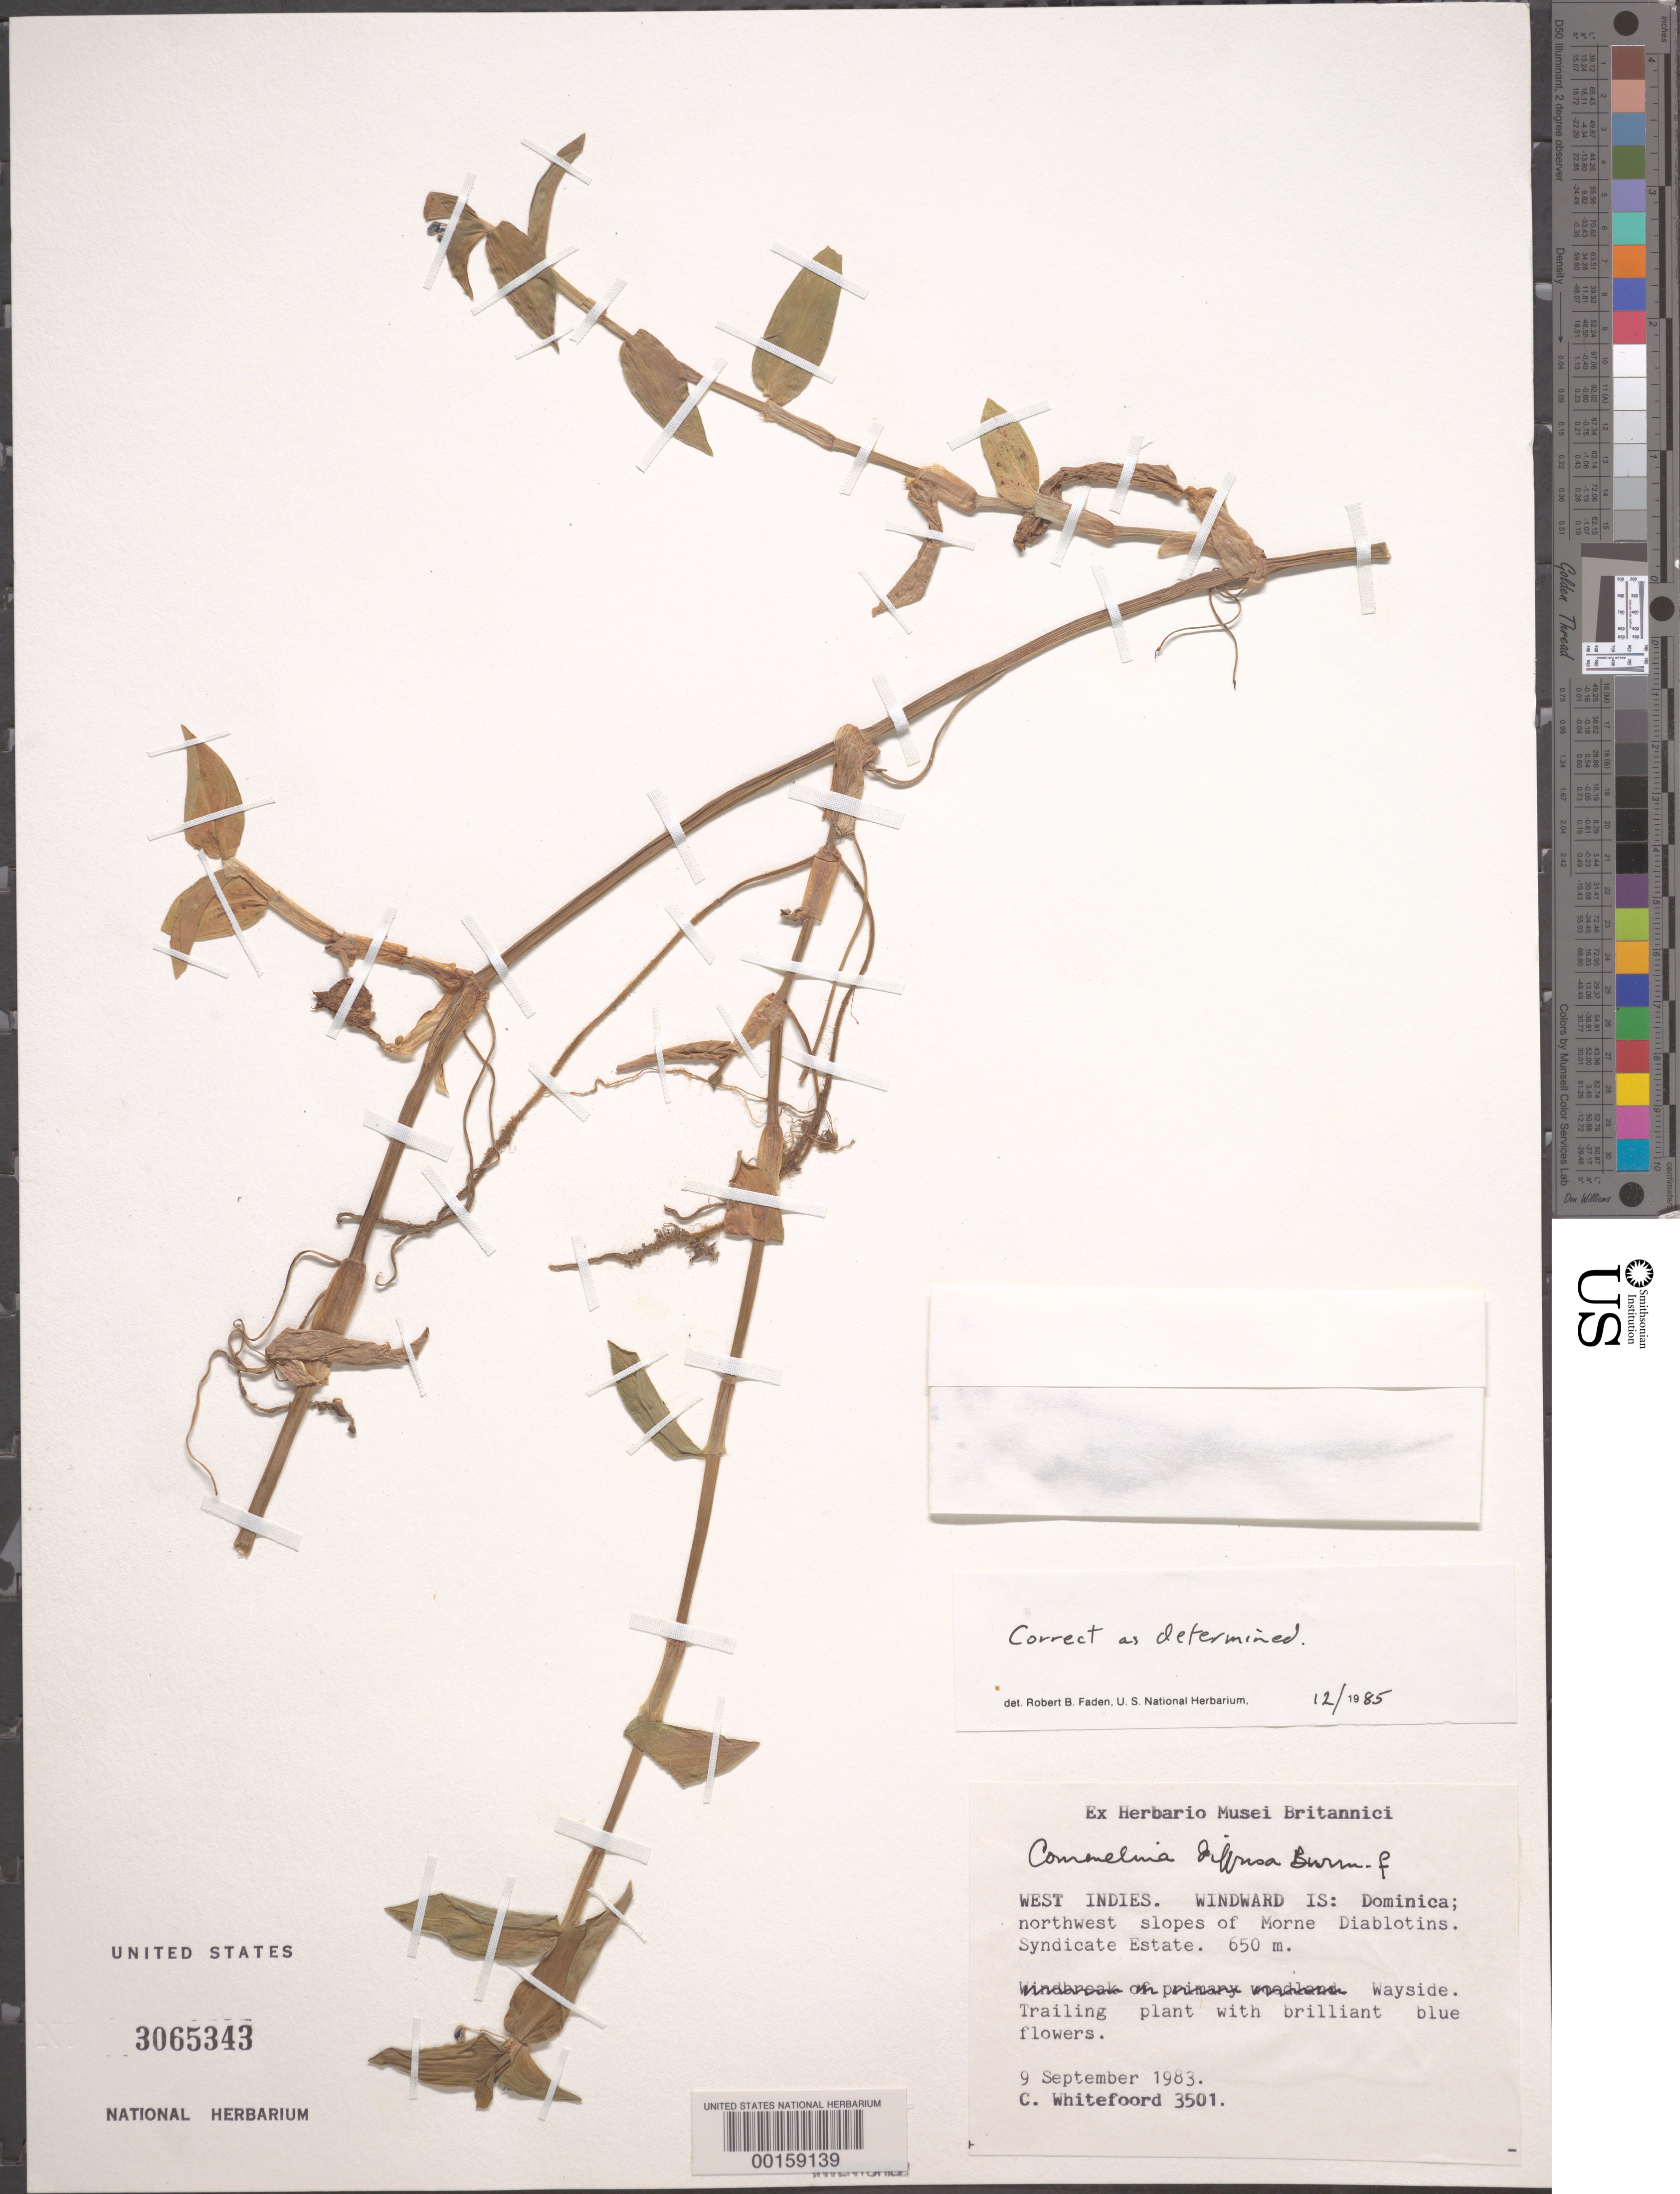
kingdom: Plantae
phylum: Tracheophyta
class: Liliopsida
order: Commelinales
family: Commelinaceae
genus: Commelina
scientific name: Commelina diffusa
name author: Burm. f.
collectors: C. Whitefoord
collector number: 3501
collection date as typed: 09 Sep 1983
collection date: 1983-09-09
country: Dominica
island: Dominica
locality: Nw of morne diablotins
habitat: Slopes, wayside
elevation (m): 650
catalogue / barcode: US 3065343